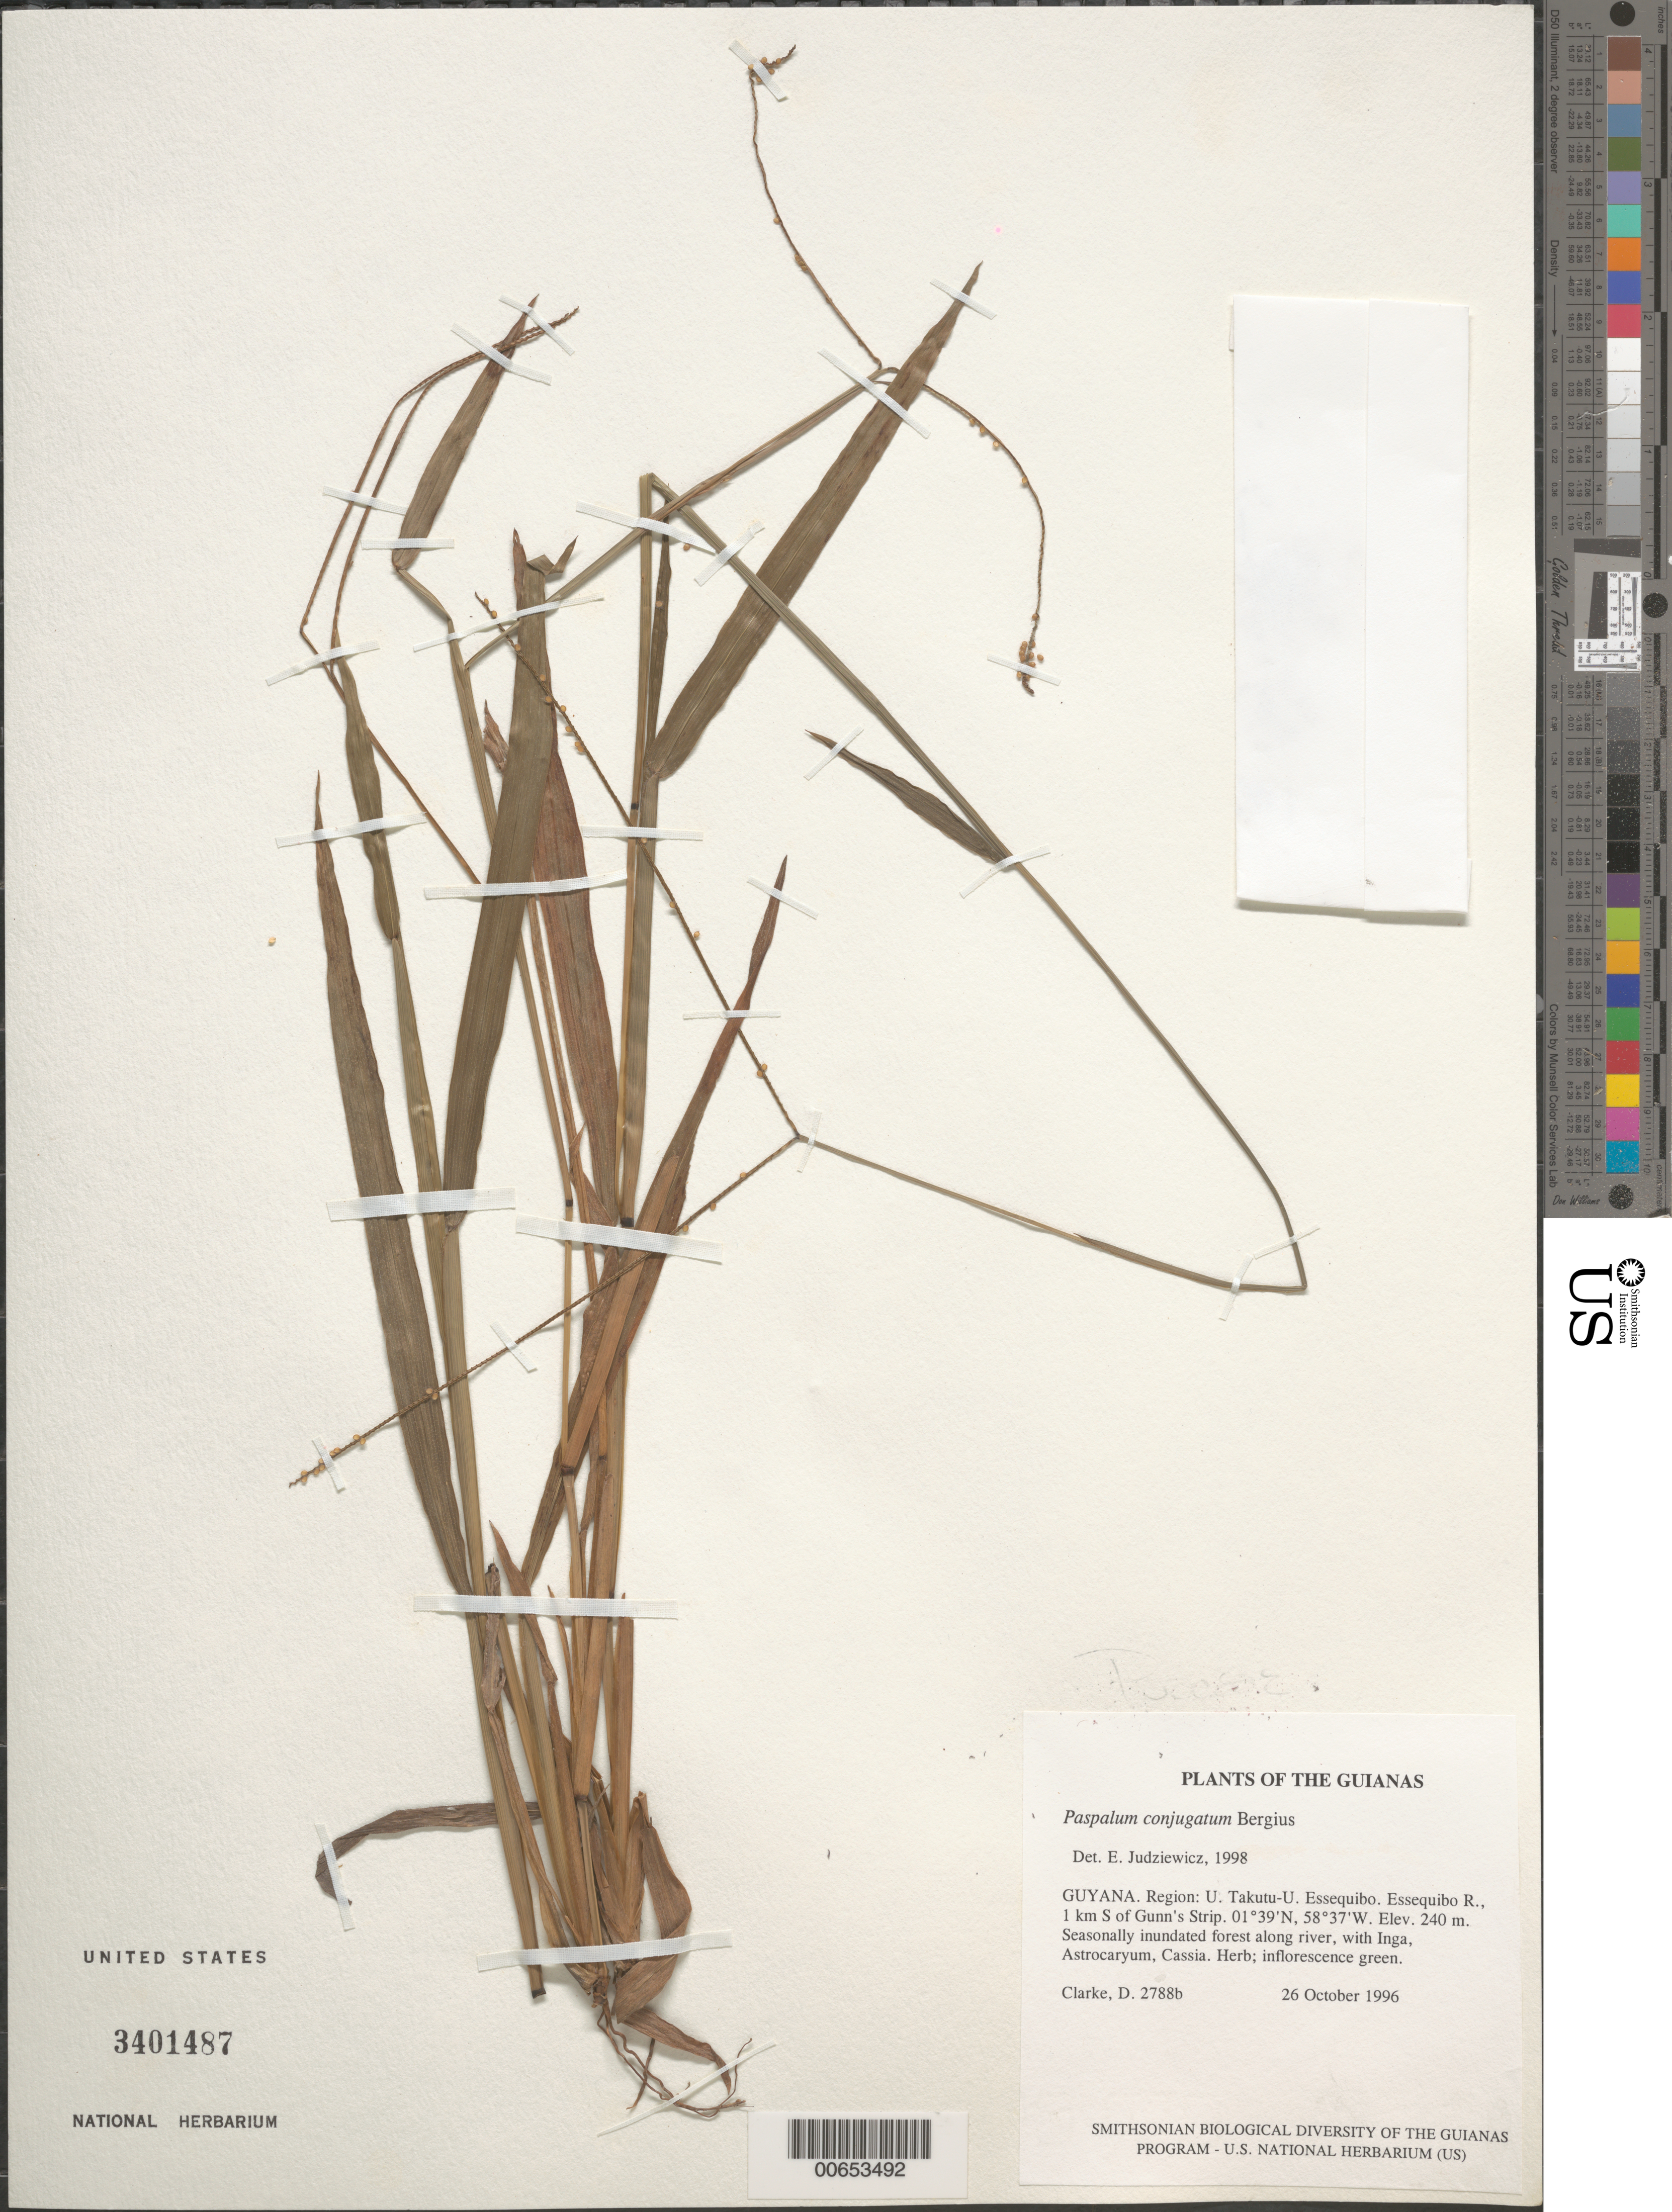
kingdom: Plantae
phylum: Tracheophyta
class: Liliopsida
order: Poales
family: Poaceae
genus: Paspalum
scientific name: Paspalum conjugatum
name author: P.J. Bergius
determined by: Judziewicz, E. J.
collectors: H. D. Clarke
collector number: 2788 b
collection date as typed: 26 October 1996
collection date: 1996-10-26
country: Guyana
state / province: U. Takutu-U. Essequibo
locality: Essequibo R., 1 km S of Gunn's Strip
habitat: Seasonally inundated forest along river, with Inga, Astrocaryum, Cassia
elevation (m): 240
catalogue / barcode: US 3401487